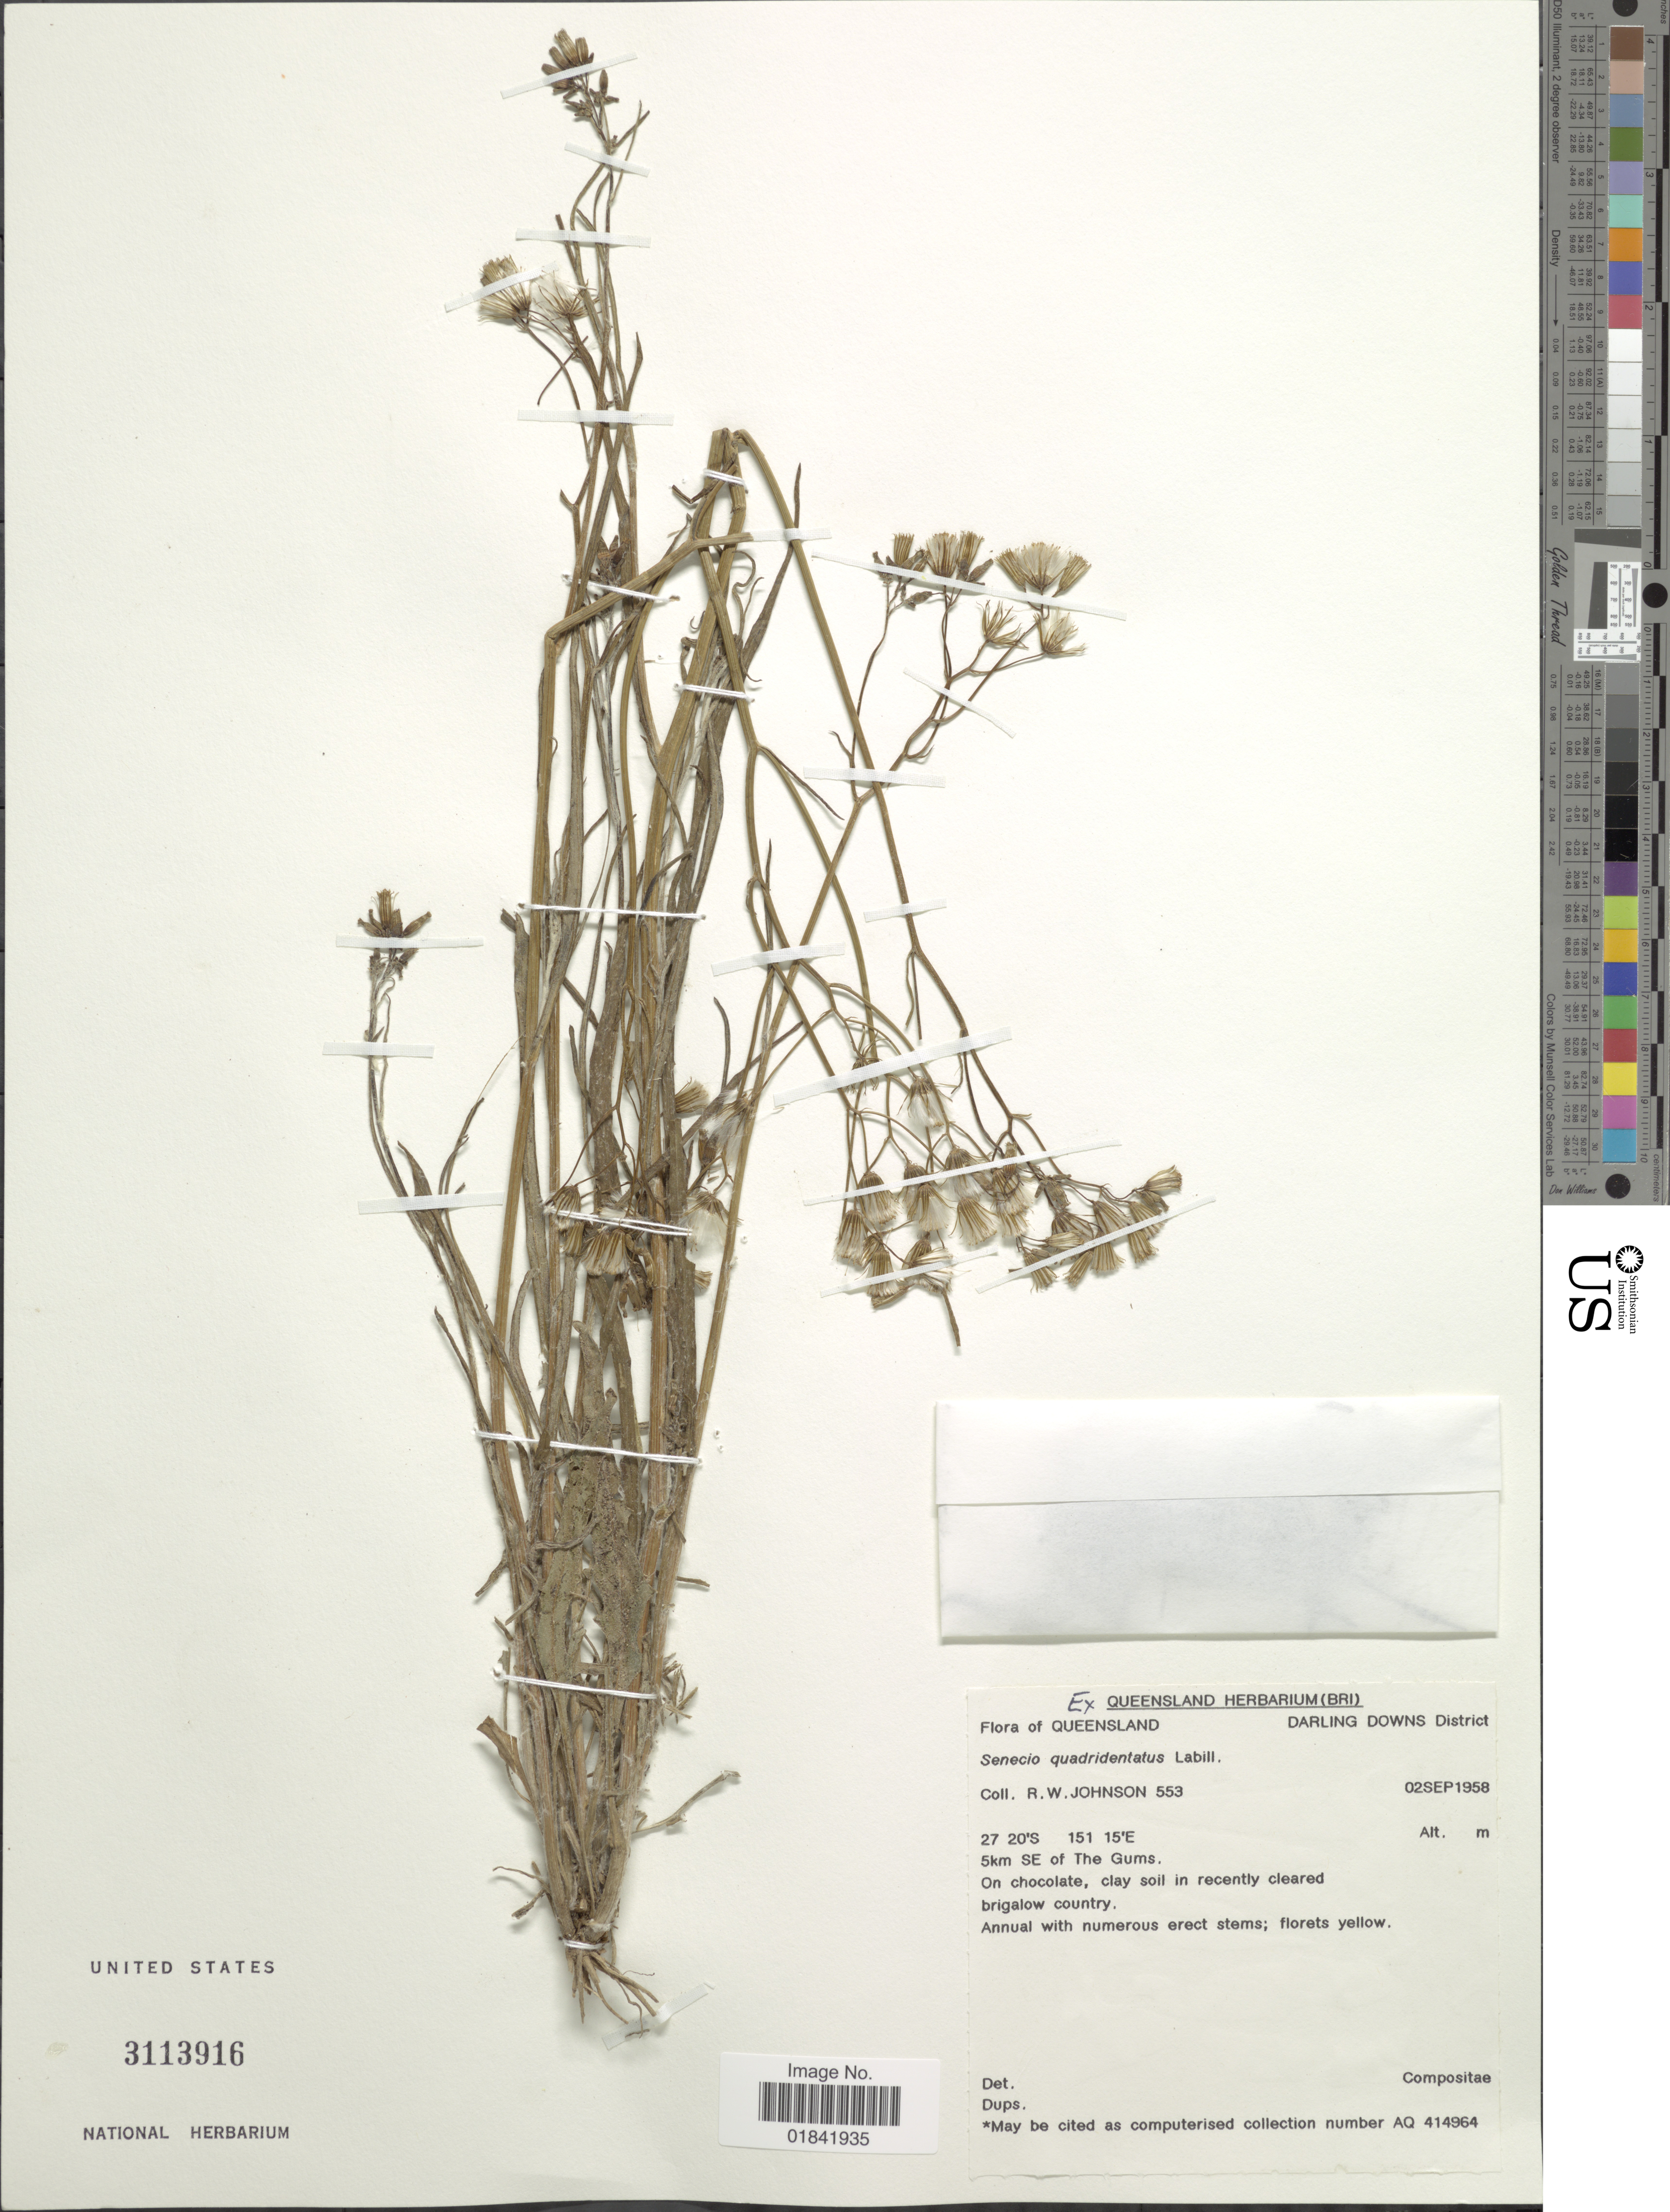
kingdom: Plantae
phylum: Tracheophyta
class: Magnoliopsida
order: Asterales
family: Asteraceae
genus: Senecio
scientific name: Senecio quadridentatus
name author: Labill.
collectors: R. W. Johnson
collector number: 553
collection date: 1958-09-02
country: Australia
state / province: Queensland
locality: Darling Downs District, 5km SE of The Gums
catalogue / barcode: US 3113916